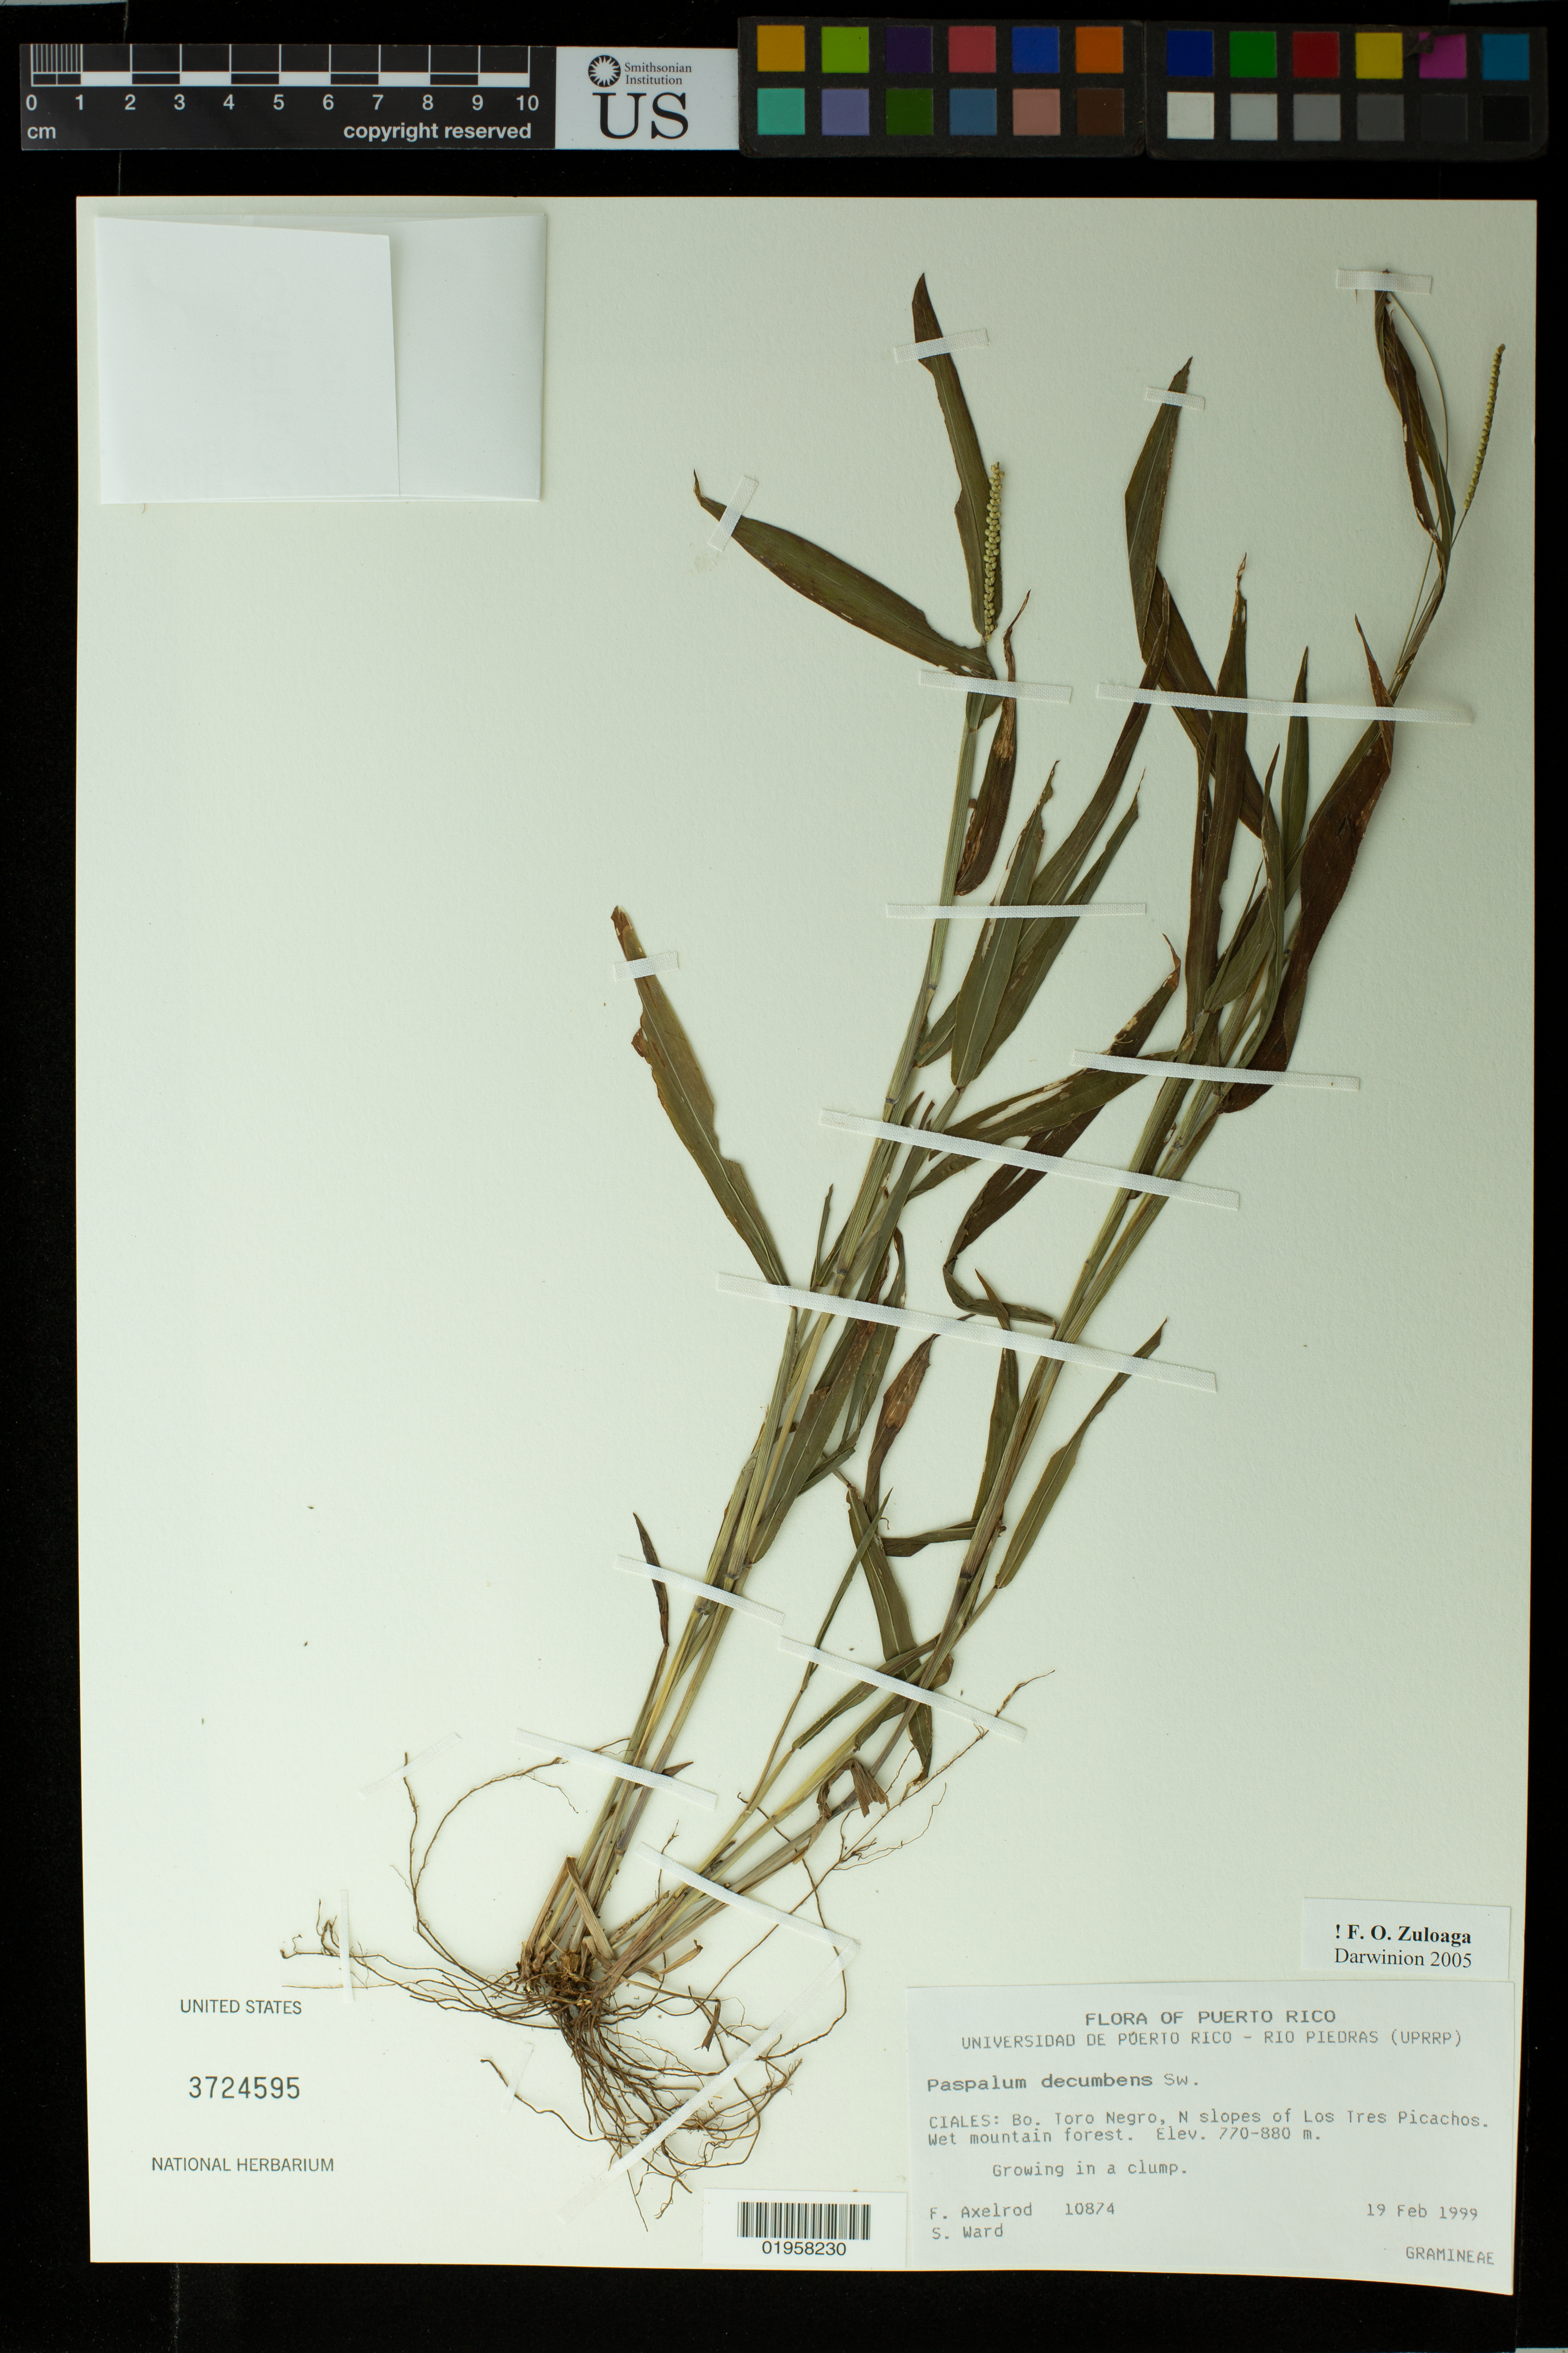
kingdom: Plantae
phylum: Tracheophyta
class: Liliopsida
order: Poales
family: Poaceae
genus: Paspalum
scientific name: Paspalum decumbens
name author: Sw.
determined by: Zuloaga, F. O.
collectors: F. S. Axelrod & S. Ward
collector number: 10874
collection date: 1999-02-19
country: Puerto Rico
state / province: Ciales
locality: Bo. Toro Negro, N slopes of Los Tres Picachos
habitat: Wet mountain forest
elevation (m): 770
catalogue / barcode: US 3724595